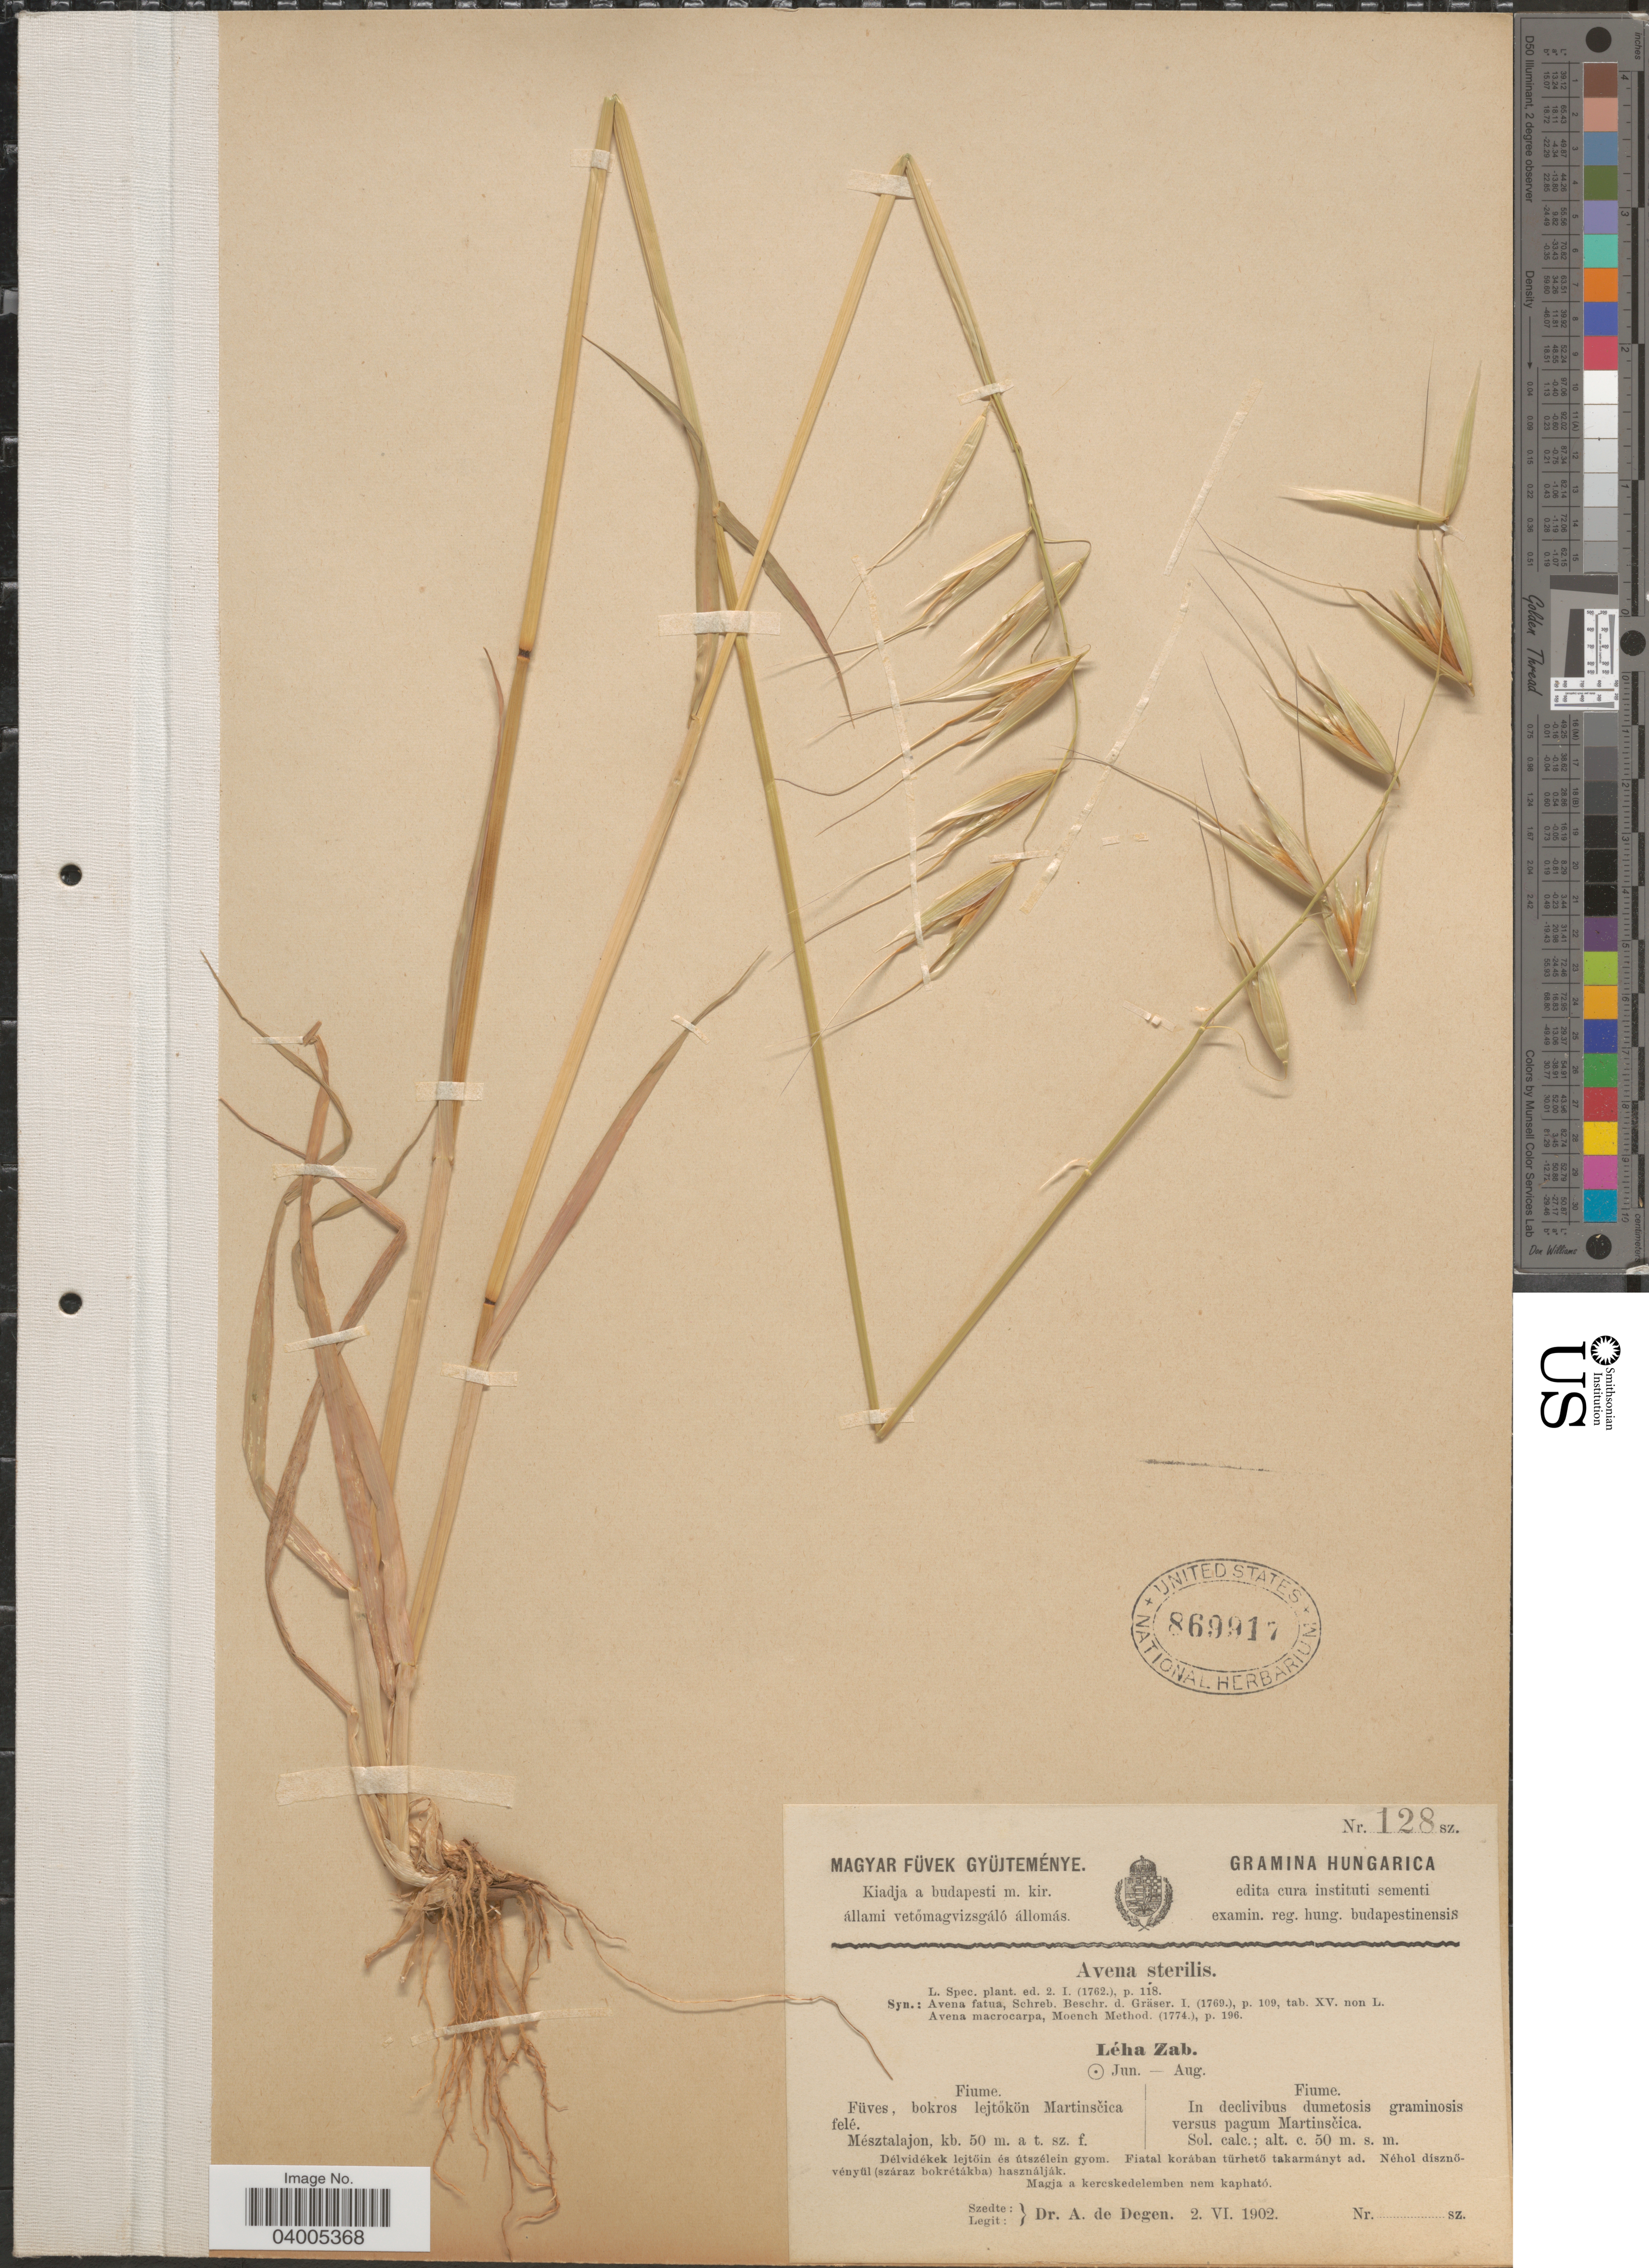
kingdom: Plantae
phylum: Tracheophyta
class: Liliopsida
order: Poales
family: Poaceae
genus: Avena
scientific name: Avena sterilis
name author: L.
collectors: A. Degen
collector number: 128?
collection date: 1902-06-02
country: Hungary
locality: Hungarica. Fiume. In declivibus dumetosis graminosis versus pagum Martinsčica.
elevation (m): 50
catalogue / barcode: US 869917